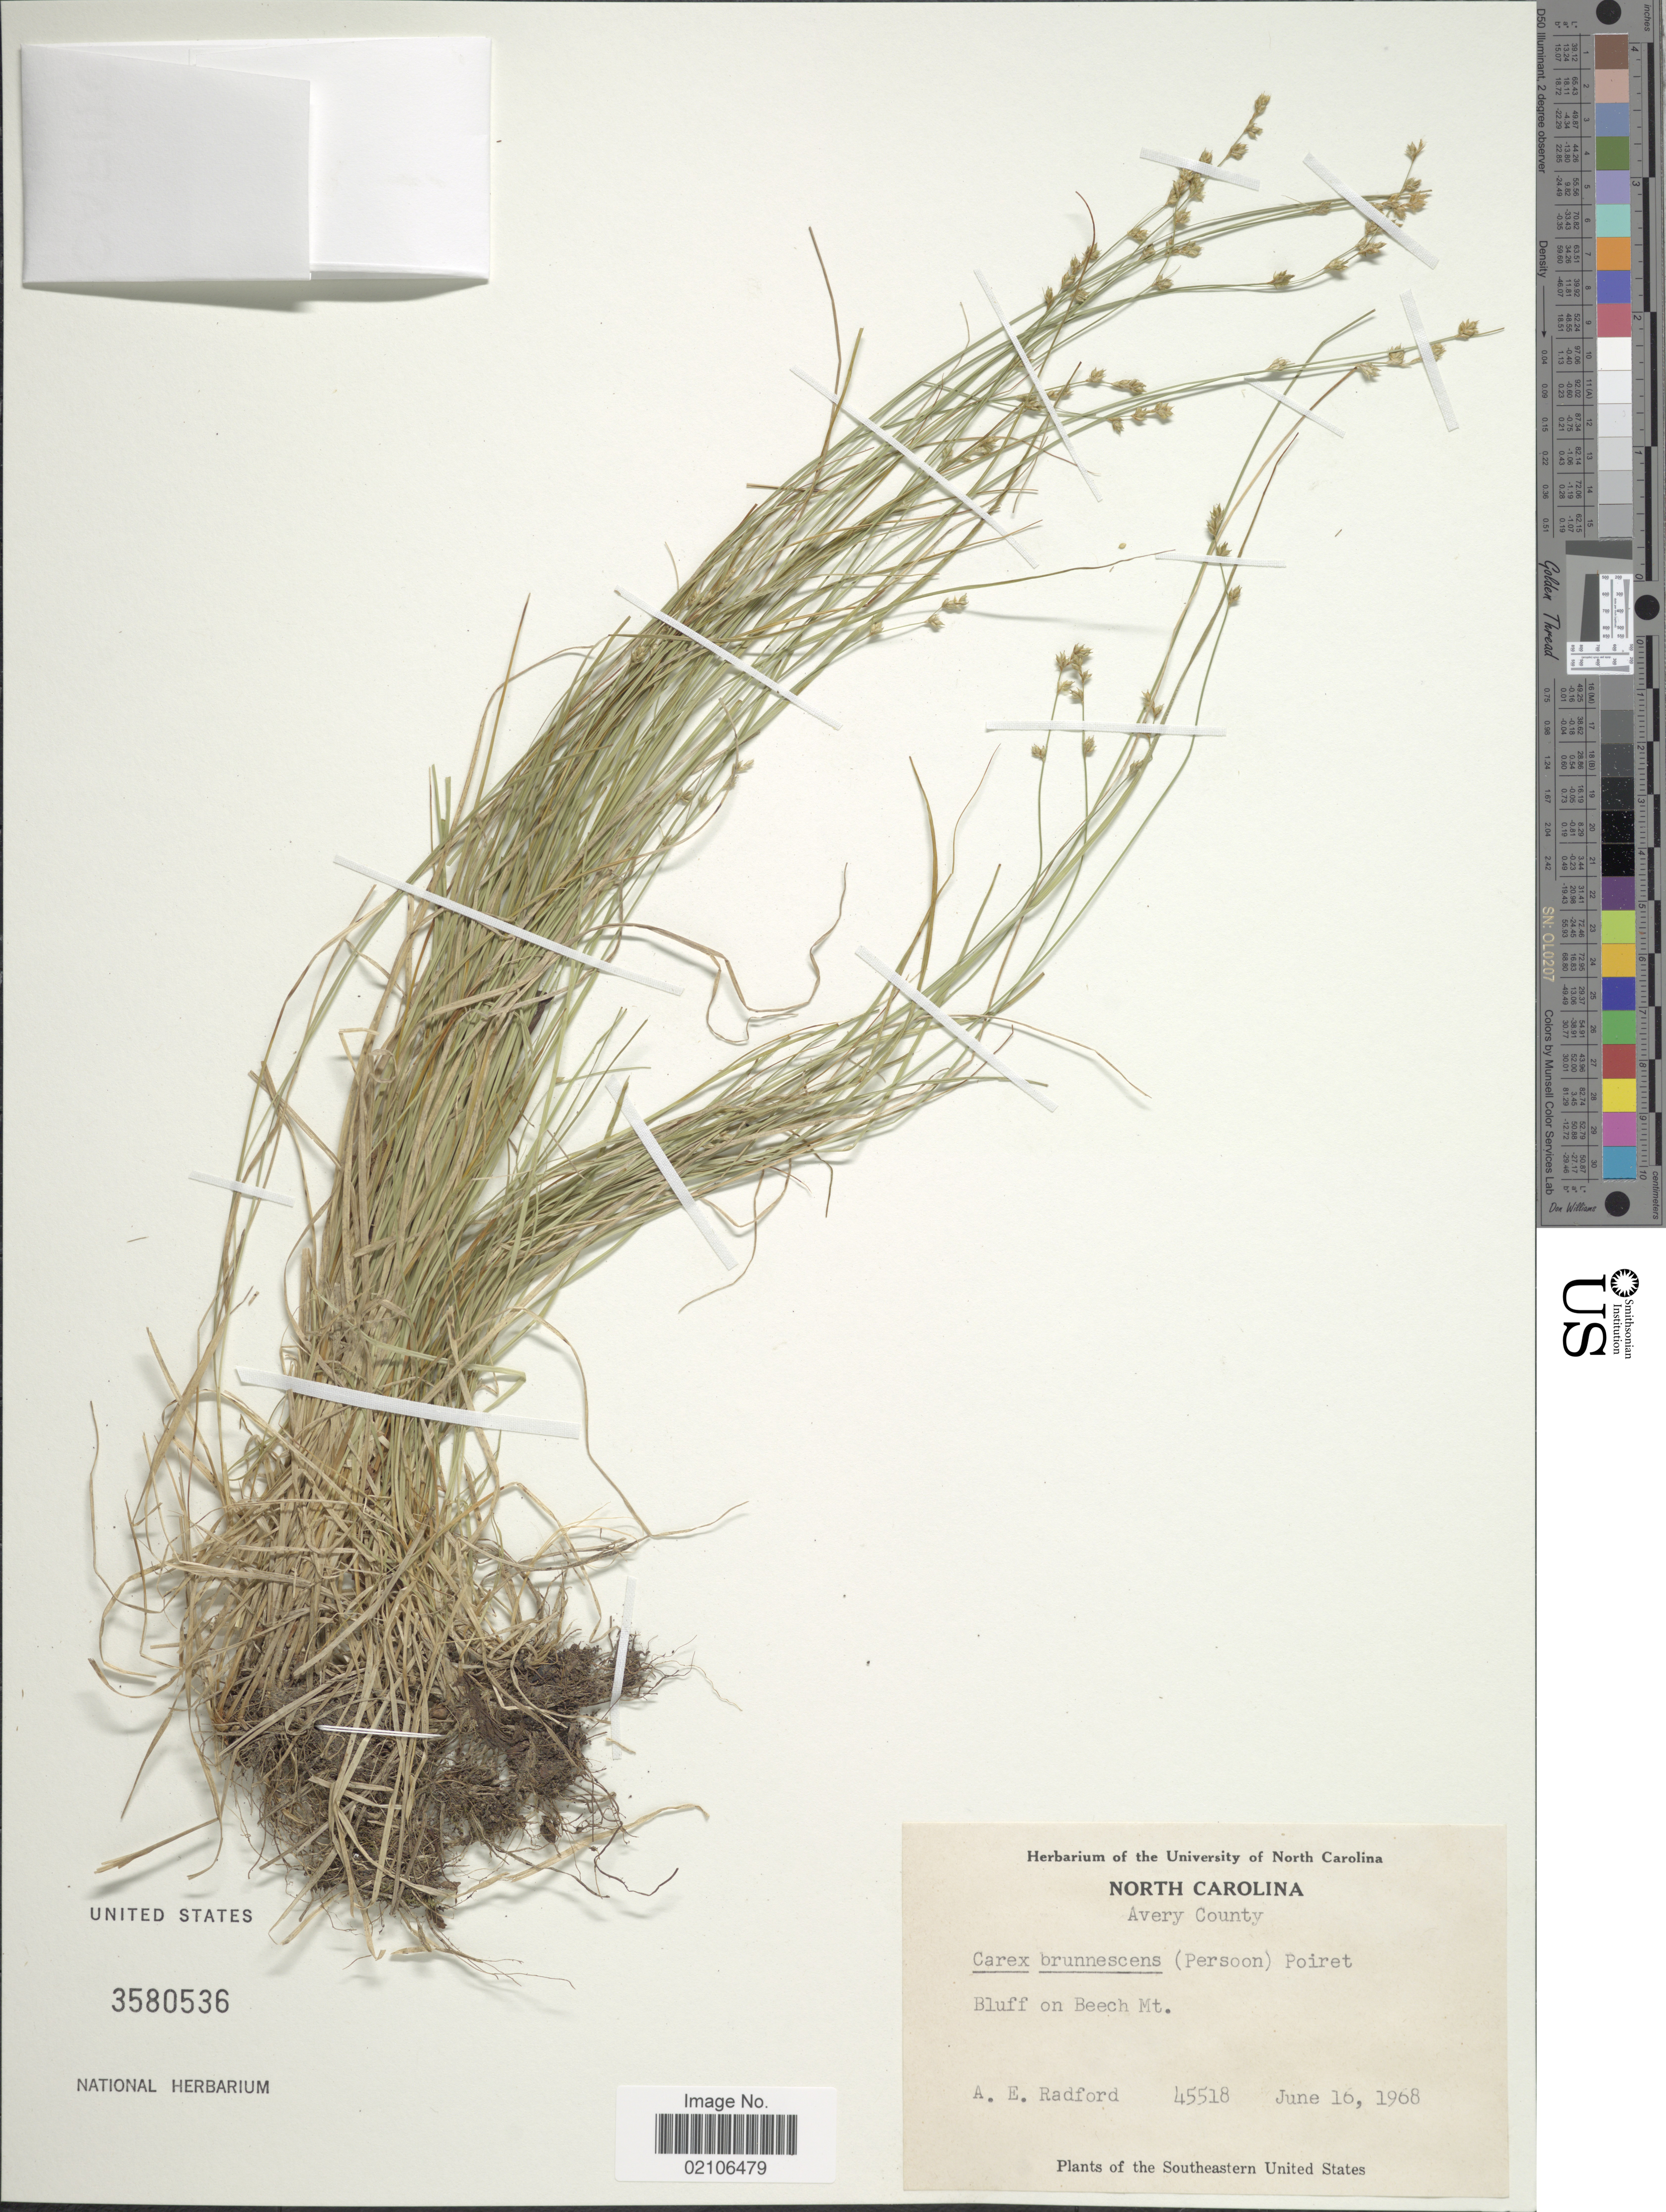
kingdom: Plantae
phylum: Tracheophyta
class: Liliopsida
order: Poales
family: Cyperaceae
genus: Carex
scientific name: Carex brunnescens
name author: (Pers.) Poir.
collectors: A. E. Radford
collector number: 45518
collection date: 1968-06-16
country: United States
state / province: North Carolina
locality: Avery County, Bluff on Beech Mt.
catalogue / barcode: US 3580536